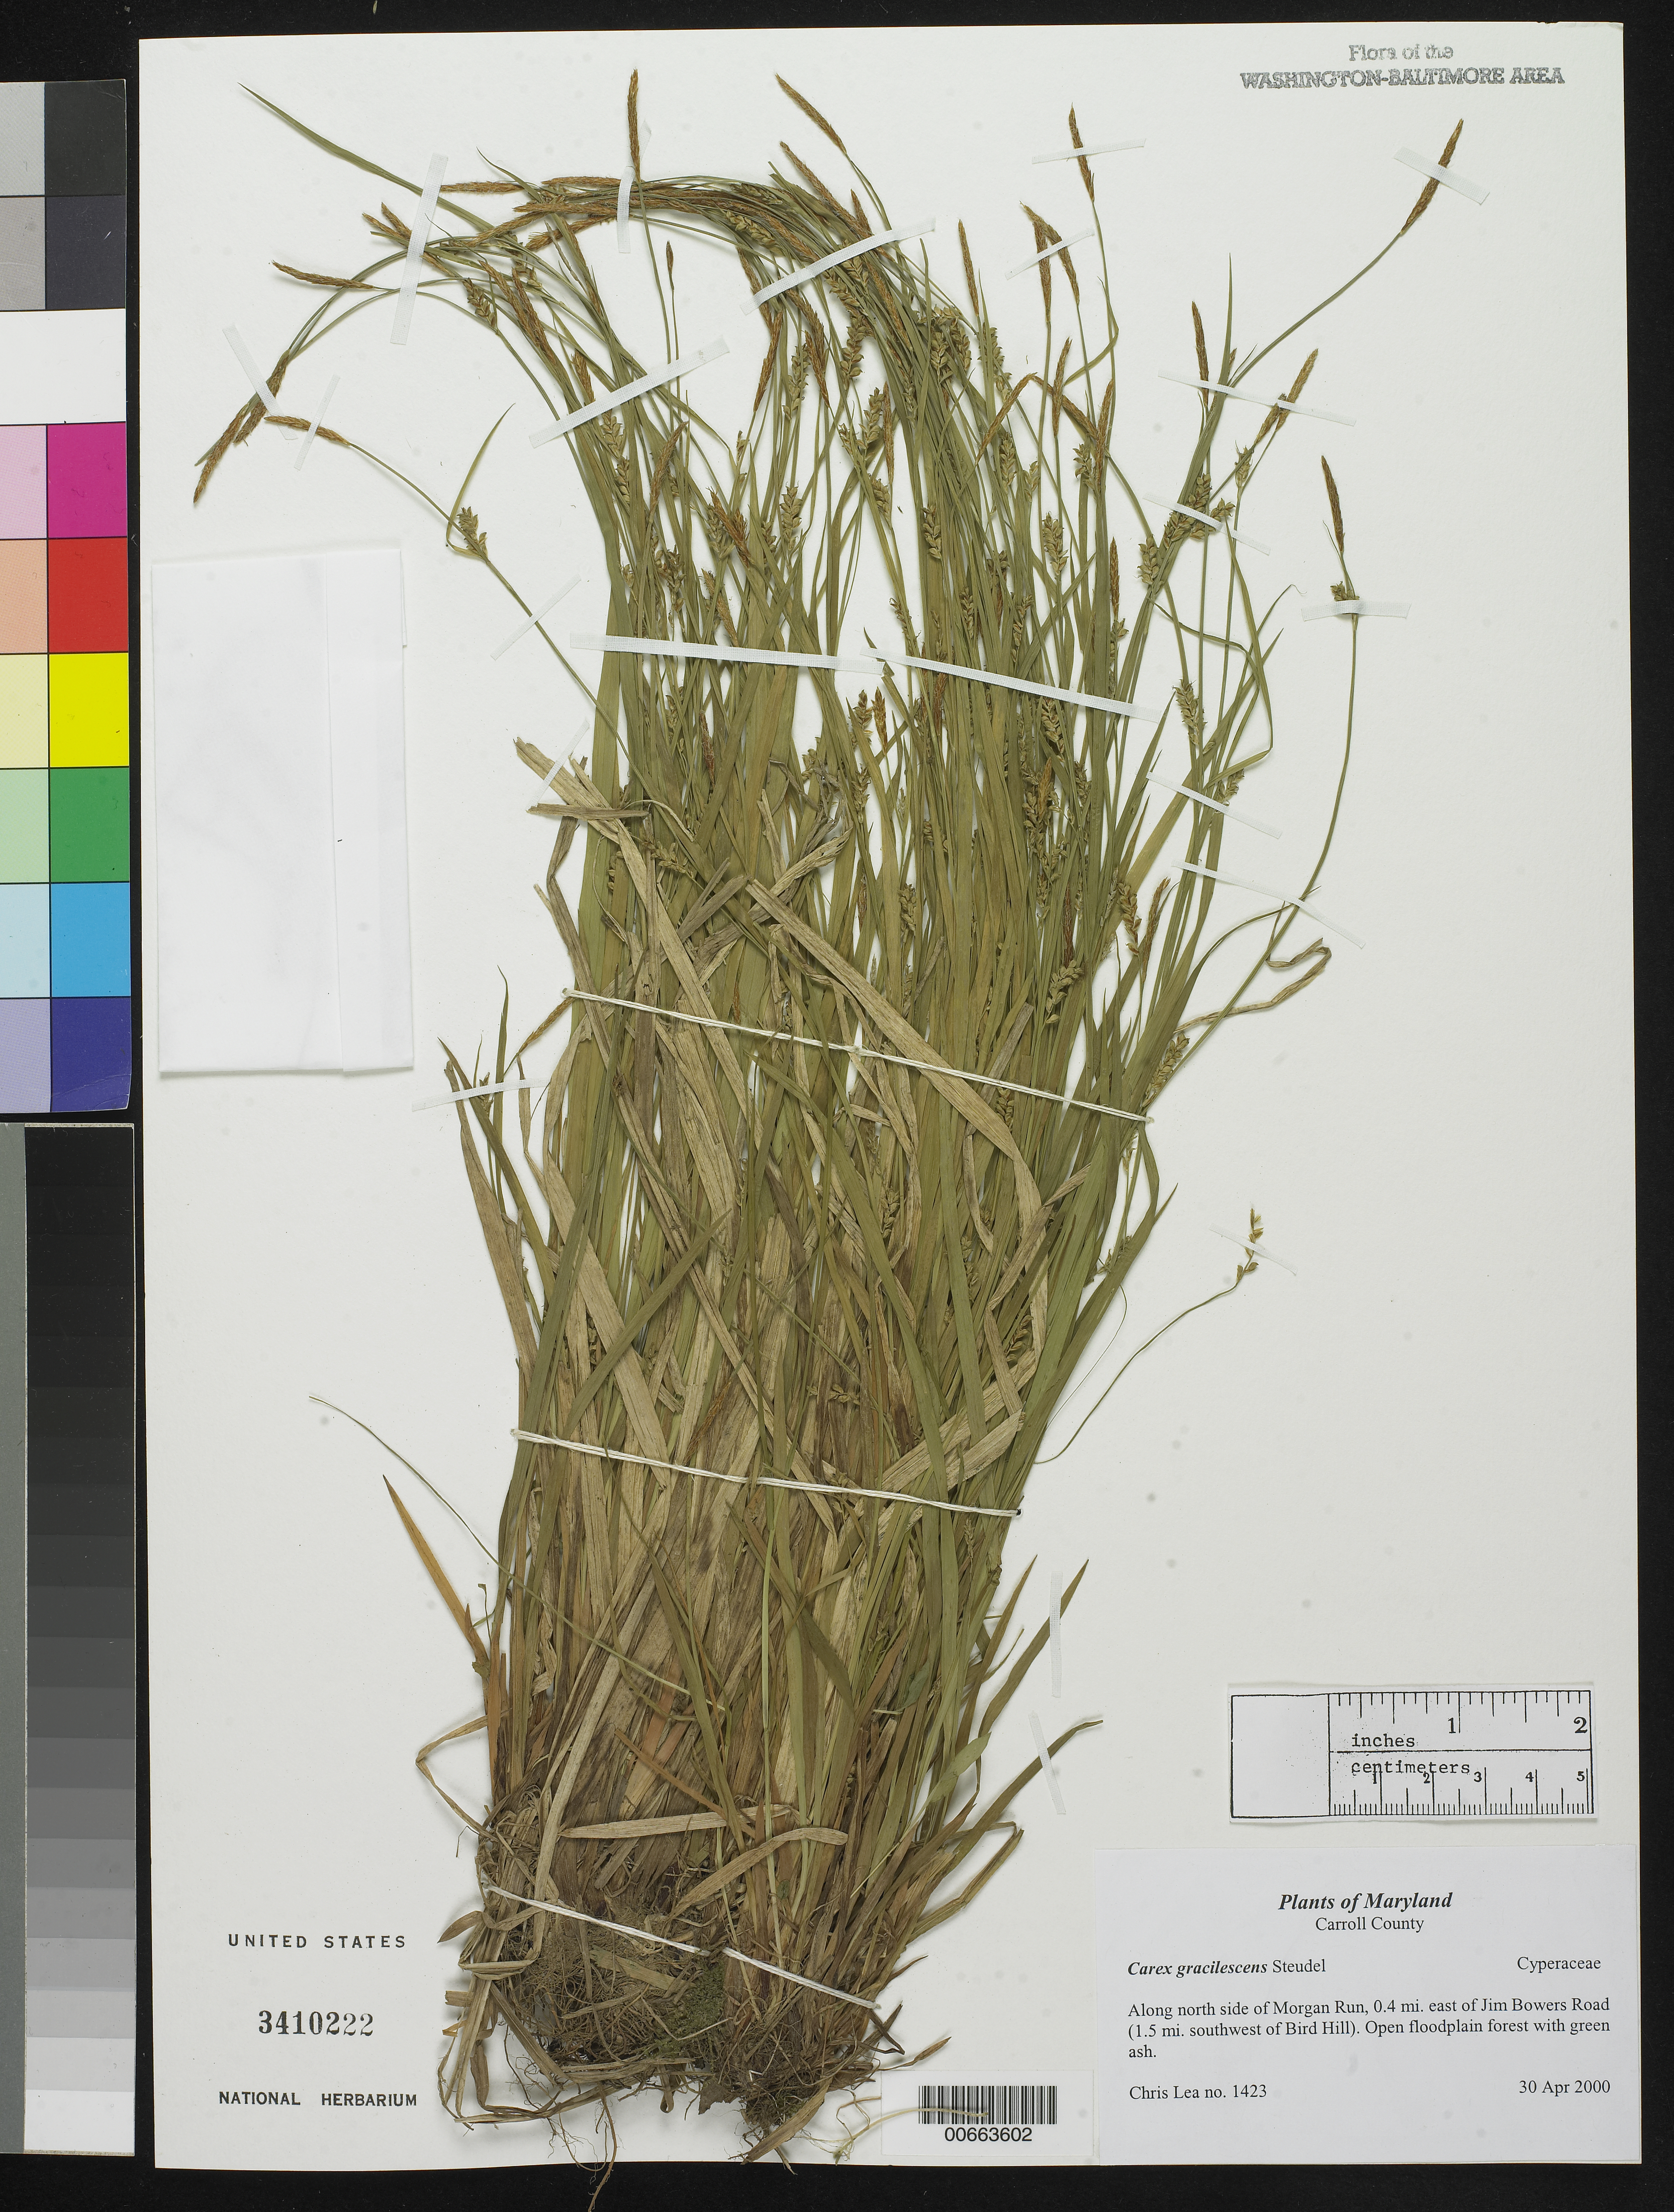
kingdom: Plantae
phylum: Tracheophyta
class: Liliopsida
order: Poales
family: Cyperaceae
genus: Carex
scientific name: Carex gracilescens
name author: Steud.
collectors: C. Lea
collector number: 1423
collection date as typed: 30 Apr 2000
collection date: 2000-04-30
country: United States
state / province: Maryland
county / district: Carroll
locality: Along north side of Morgan Run, 0.4 mi. east of Jim Bowers Road (1.5 mi. southwest of Bird Hill).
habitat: Open floodplain forest with green ash.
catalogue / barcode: US 3410222